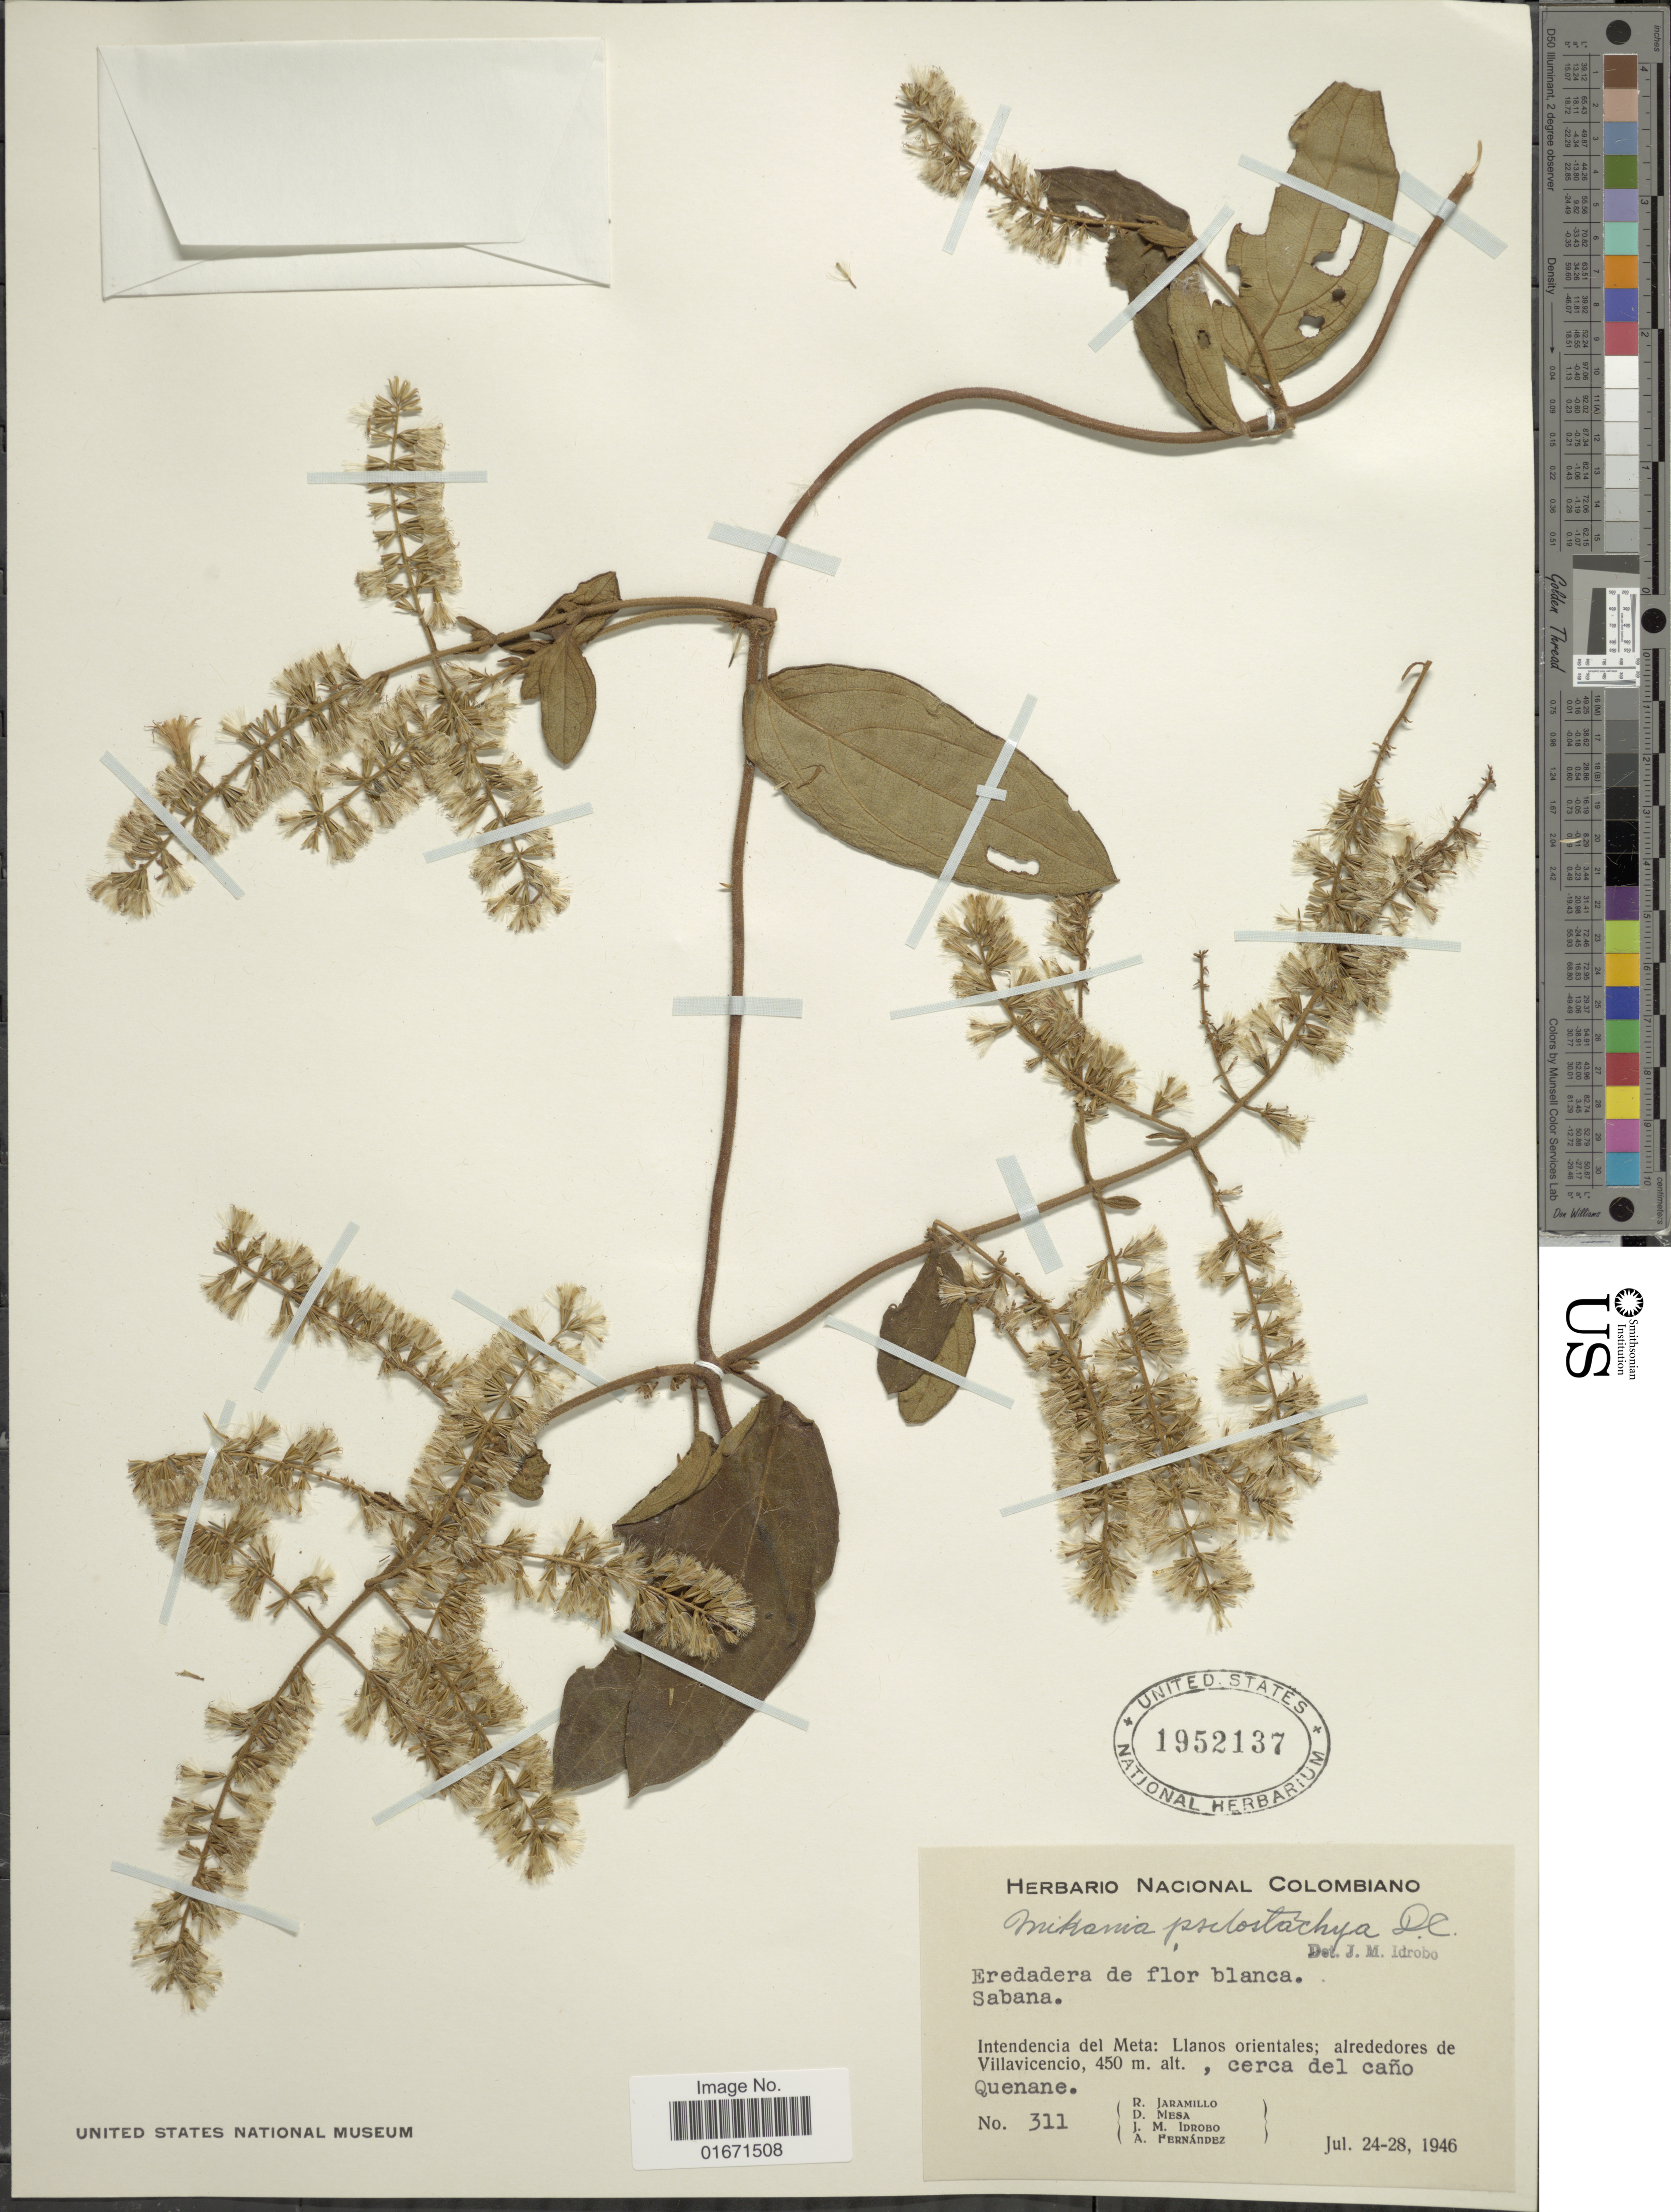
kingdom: Plantae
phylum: Tracheophyta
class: Magnoliopsida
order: Asterales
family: Asteraceae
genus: Mikania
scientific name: Mikania psilostachya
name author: DC.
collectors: R. Jaramillo M., D. Mesa, J. M. Idrobo & A. Fernández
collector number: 311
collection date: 1946-07-24/1946-07-28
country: Colombia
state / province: Meta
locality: Intendencia del Meta: Llanos orientales; alrededores de Villavicencio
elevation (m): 450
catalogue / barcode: US 1952137